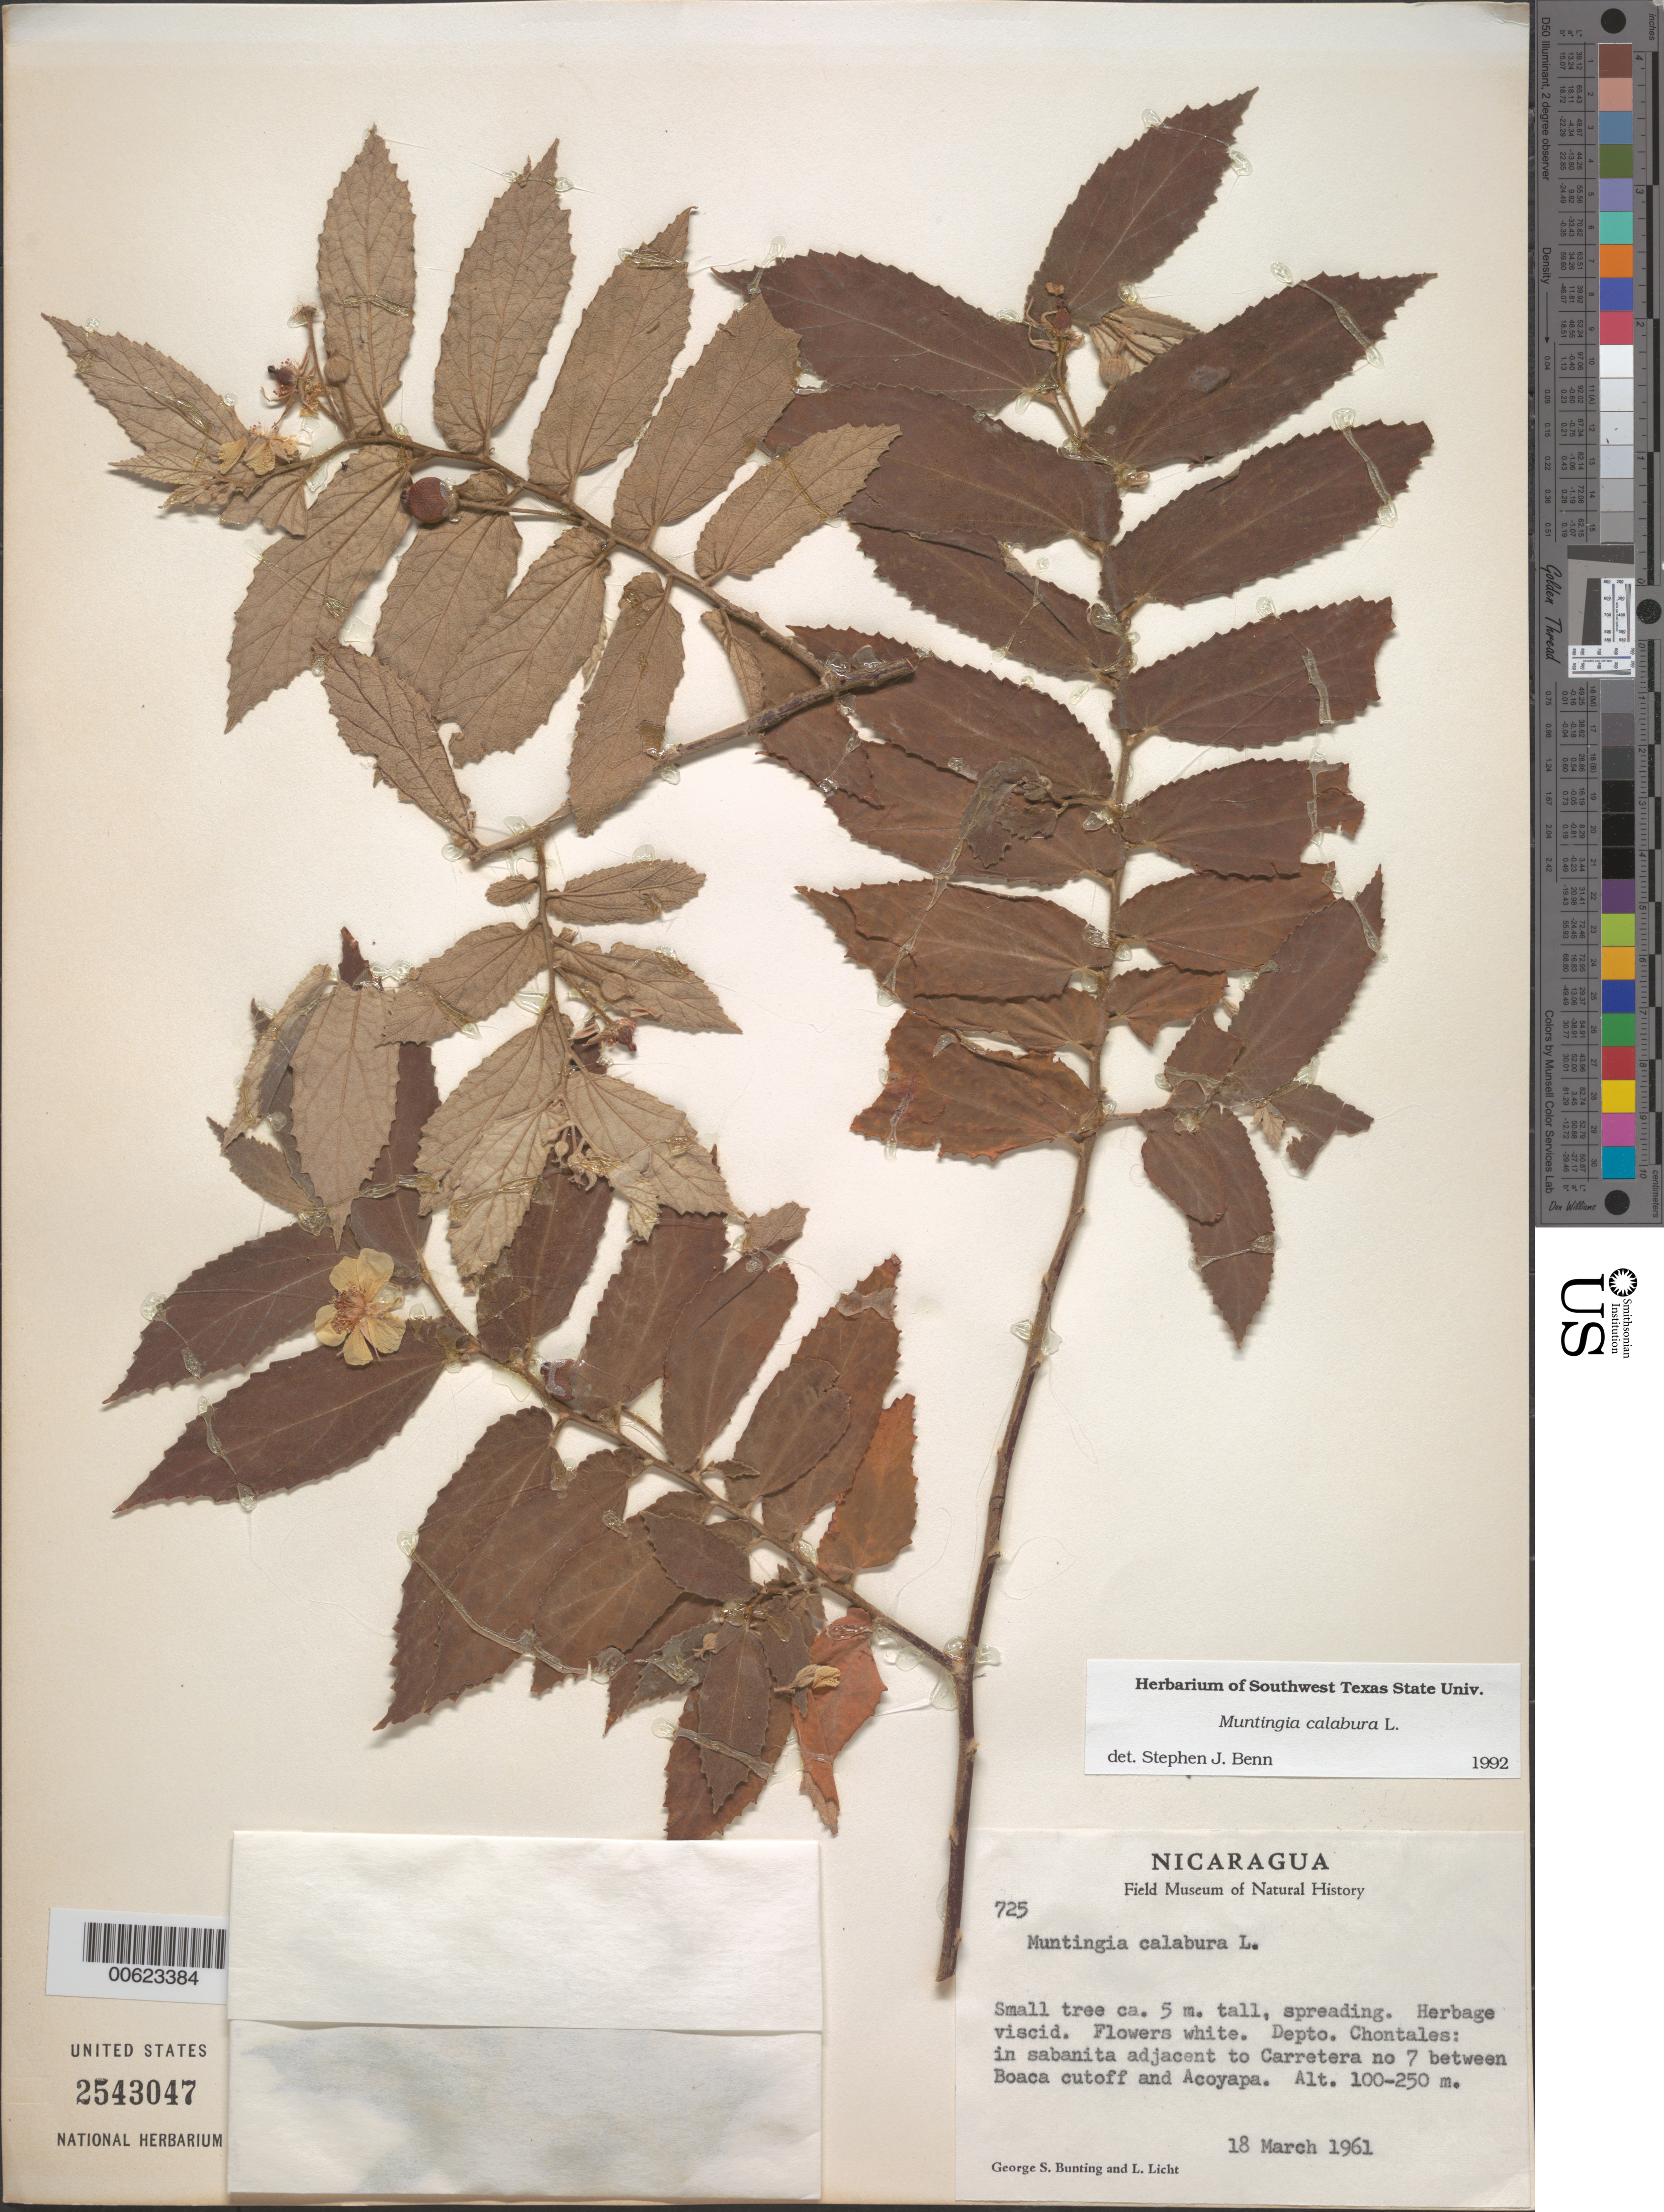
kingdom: Plantae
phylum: Tracheophyta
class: Magnoliopsida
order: Malvales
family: Muntingiaceae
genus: Muntingia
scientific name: Muntingia calabura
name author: L.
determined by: Benn, S. J.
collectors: G. S. Bunting & L. Licht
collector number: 725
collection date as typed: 18 Mar 1961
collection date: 1961-03-18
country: Nicaragua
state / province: Chontales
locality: Adjacent to Carretera no 7 between Boaca cutoff and Acoyapa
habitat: Sabanita.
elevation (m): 100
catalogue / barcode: US 2543047